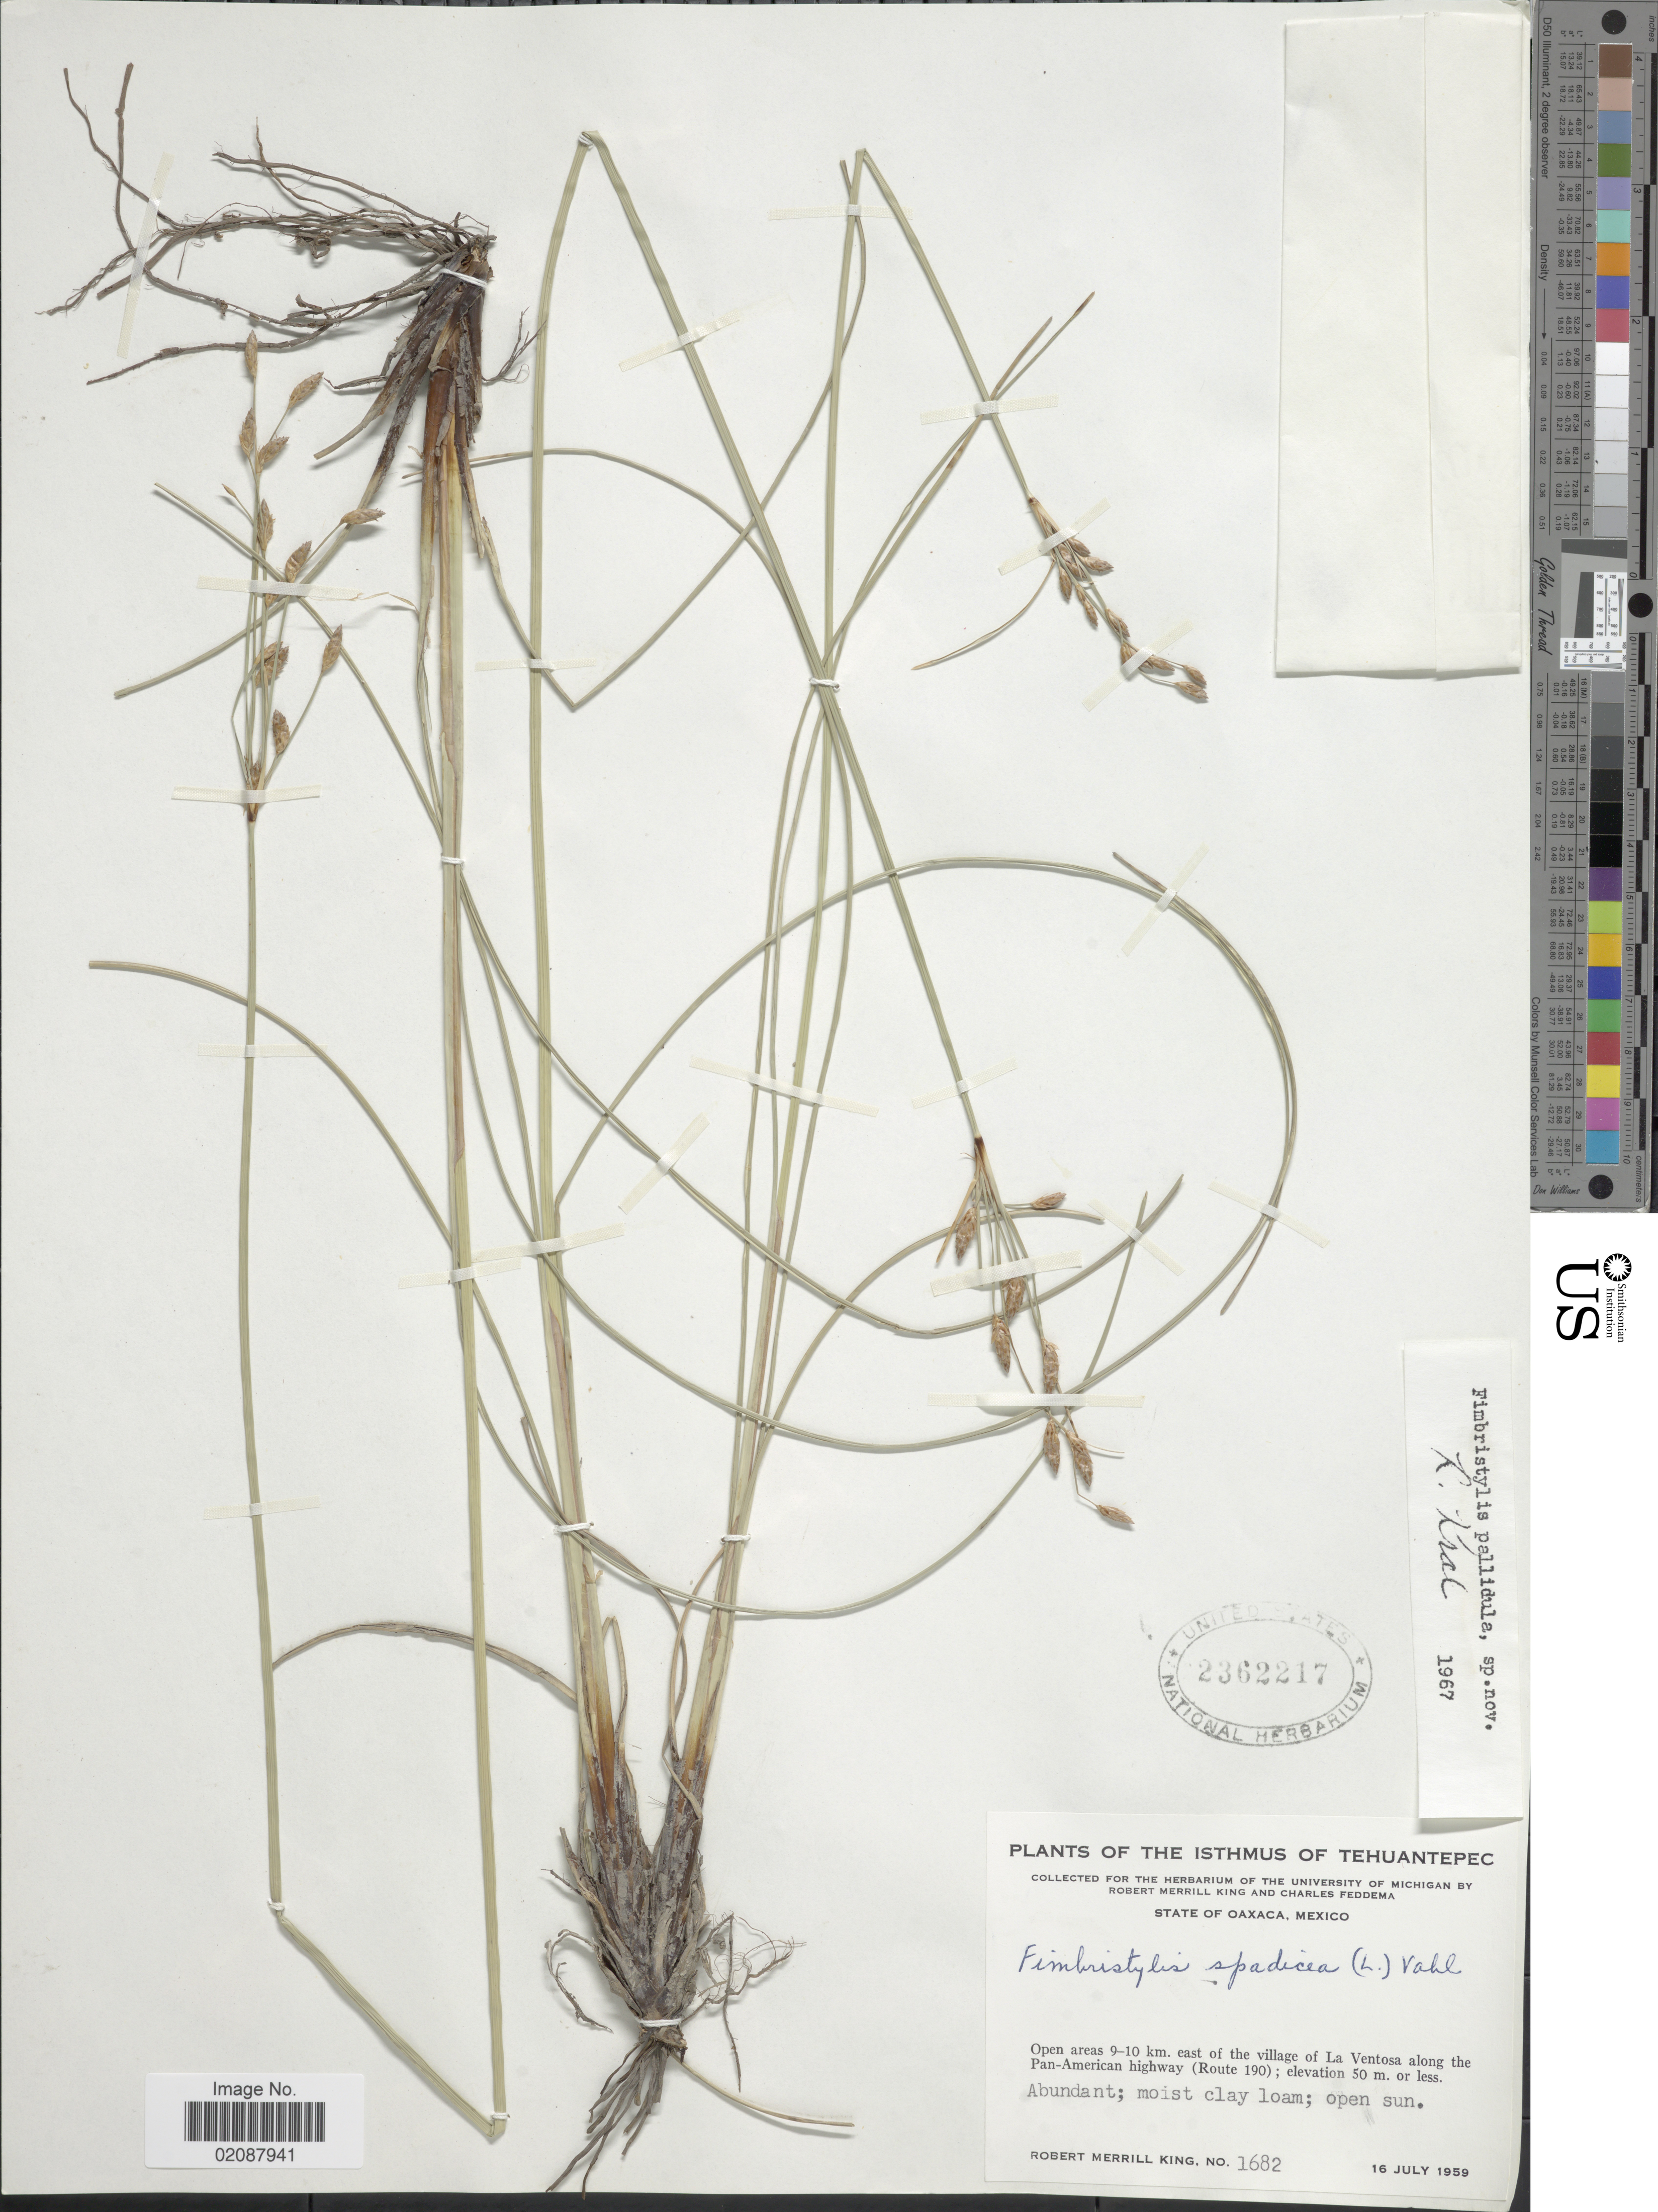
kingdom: Plantae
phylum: Tracheophyta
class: Liliopsida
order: Poales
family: Cyperaceae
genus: Fimbristylis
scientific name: Fimbristylis pallidula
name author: Kral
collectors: R. M. King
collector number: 1682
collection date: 1959-07-16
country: Mexico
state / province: Oaxaca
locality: State of Oaxaca. Open areas 9-10 km. east of the village of La Ventosa along the Pan-American highway (Route 190)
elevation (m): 50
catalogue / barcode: US 2362217